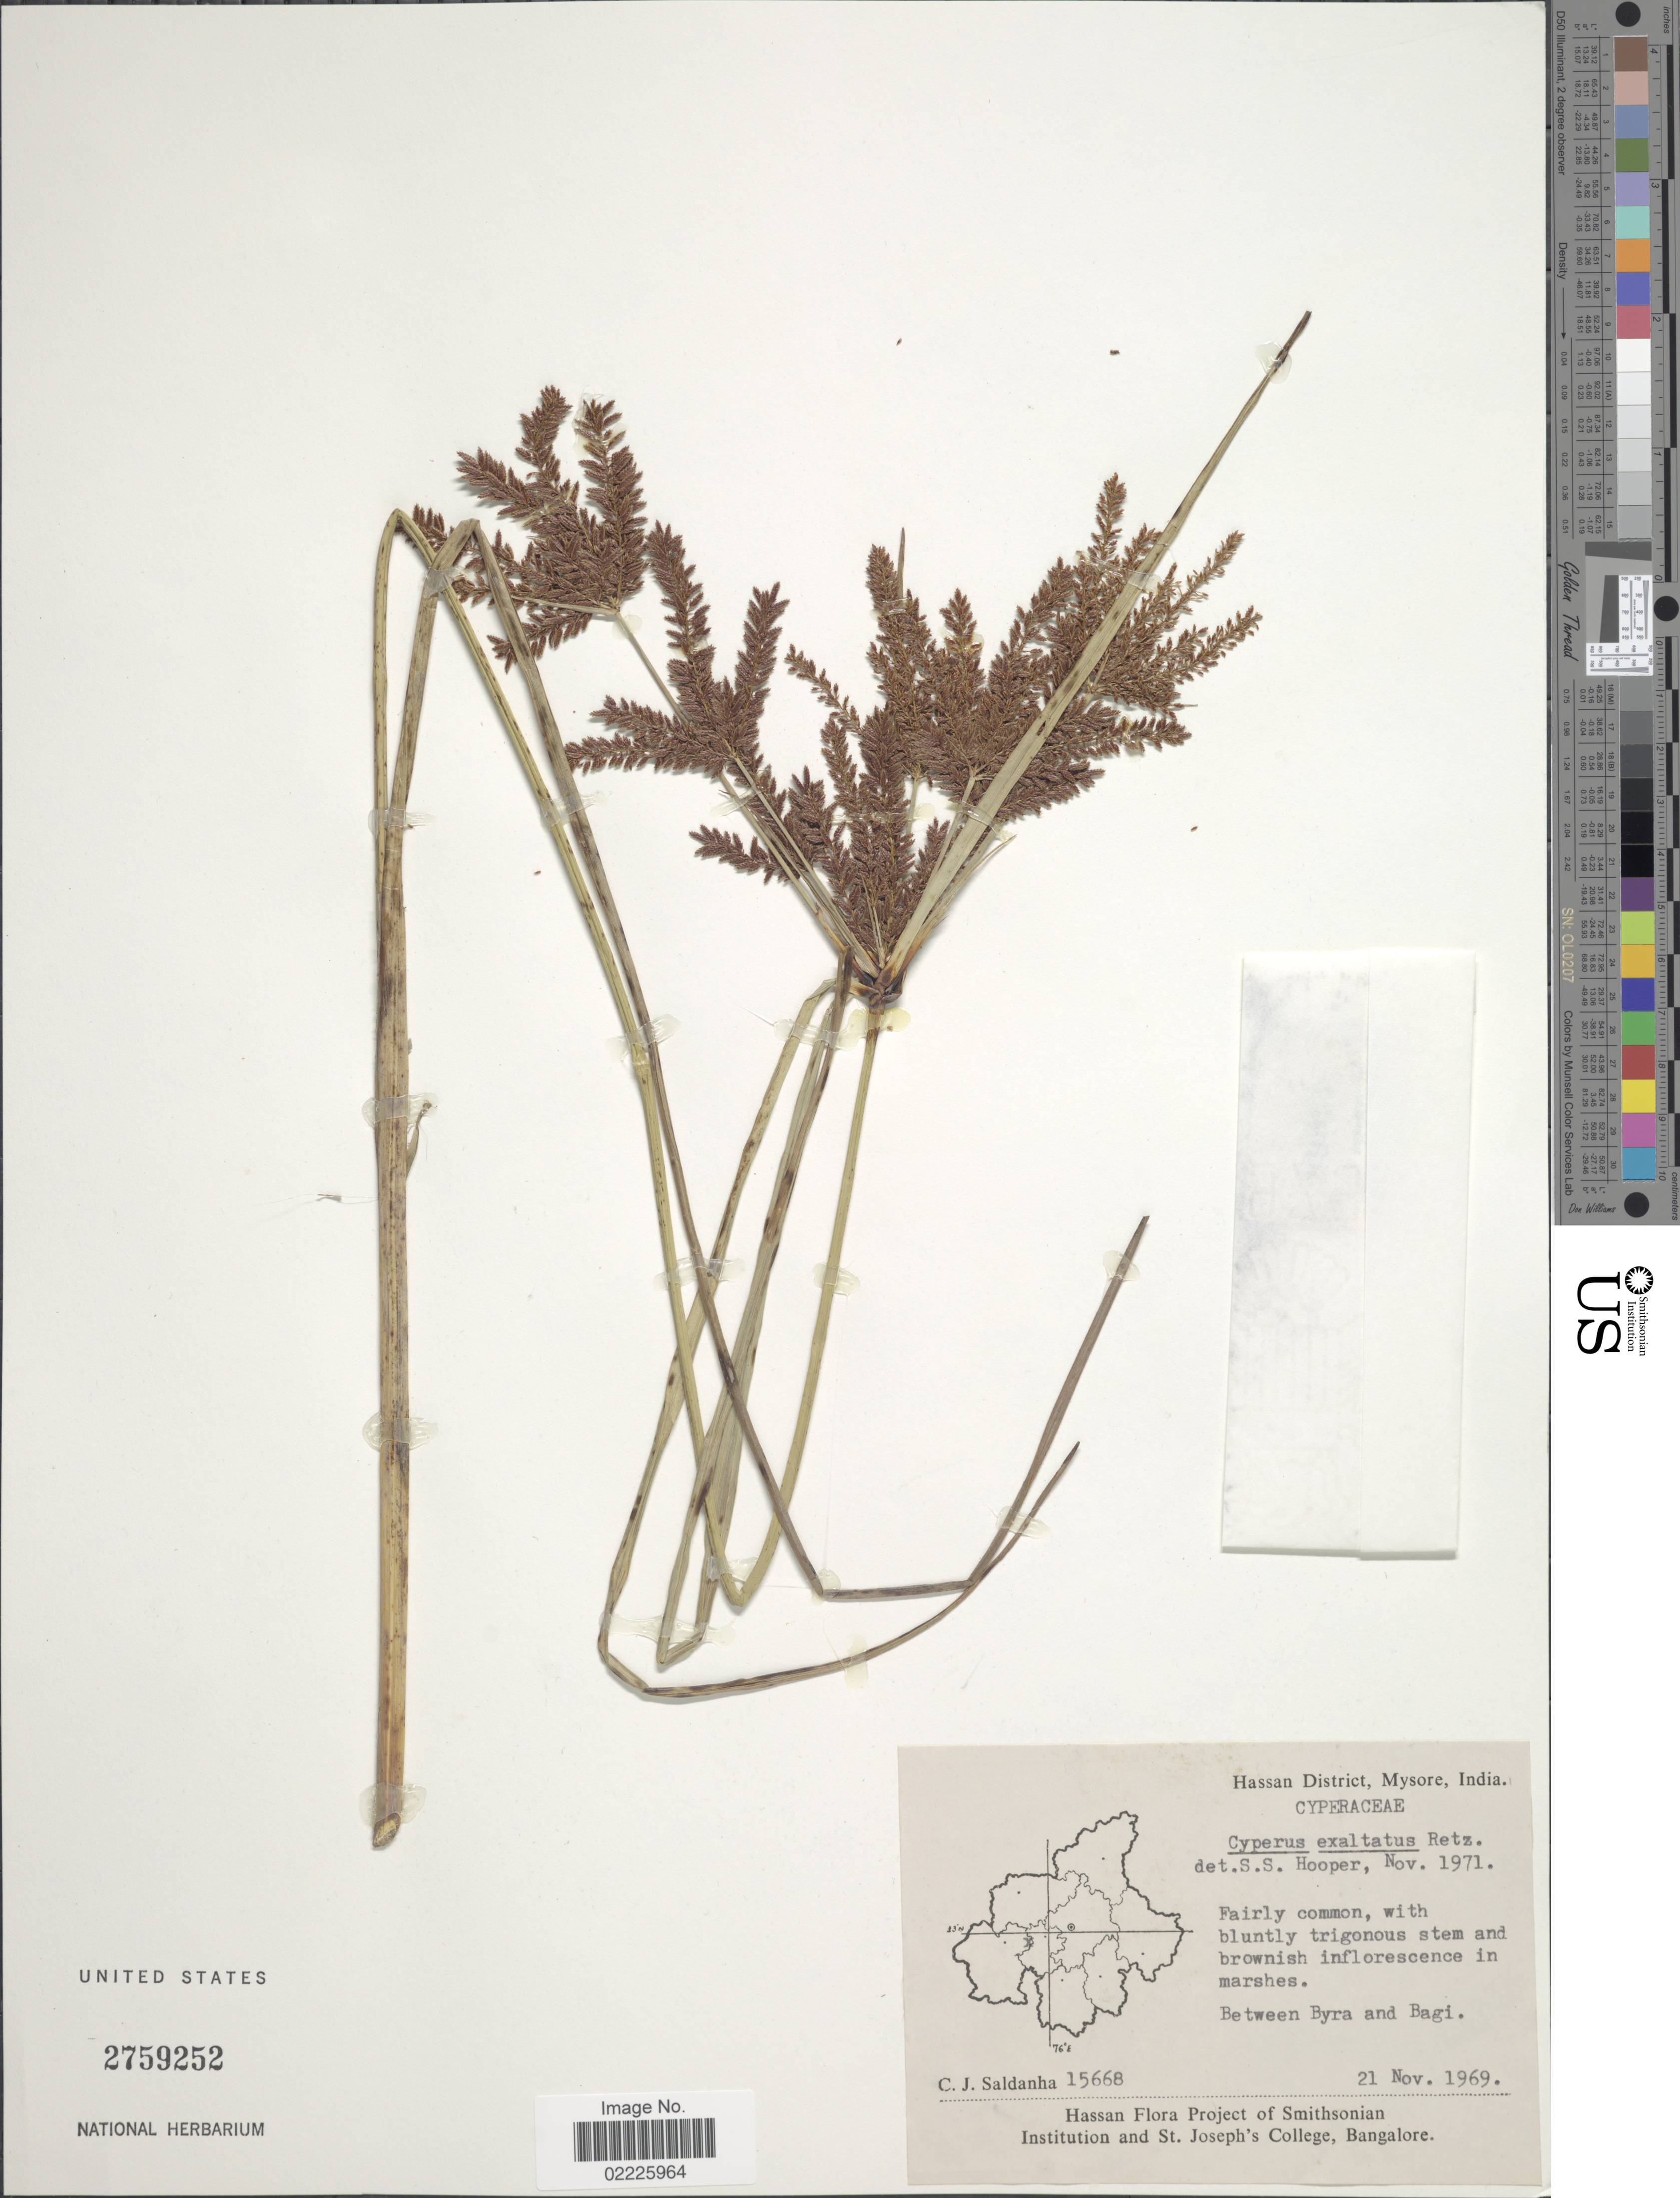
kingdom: Plantae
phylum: Tracheophyta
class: Liliopsida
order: Poales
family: Cyperaceae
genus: Cyperus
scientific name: Cyperus exaltatus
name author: Retz.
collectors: C. J. Saldanha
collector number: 15668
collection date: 1969-11-21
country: India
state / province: Karnataka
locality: Hassan District, Mysore, Between Byra and Bagi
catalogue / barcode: US 2759252